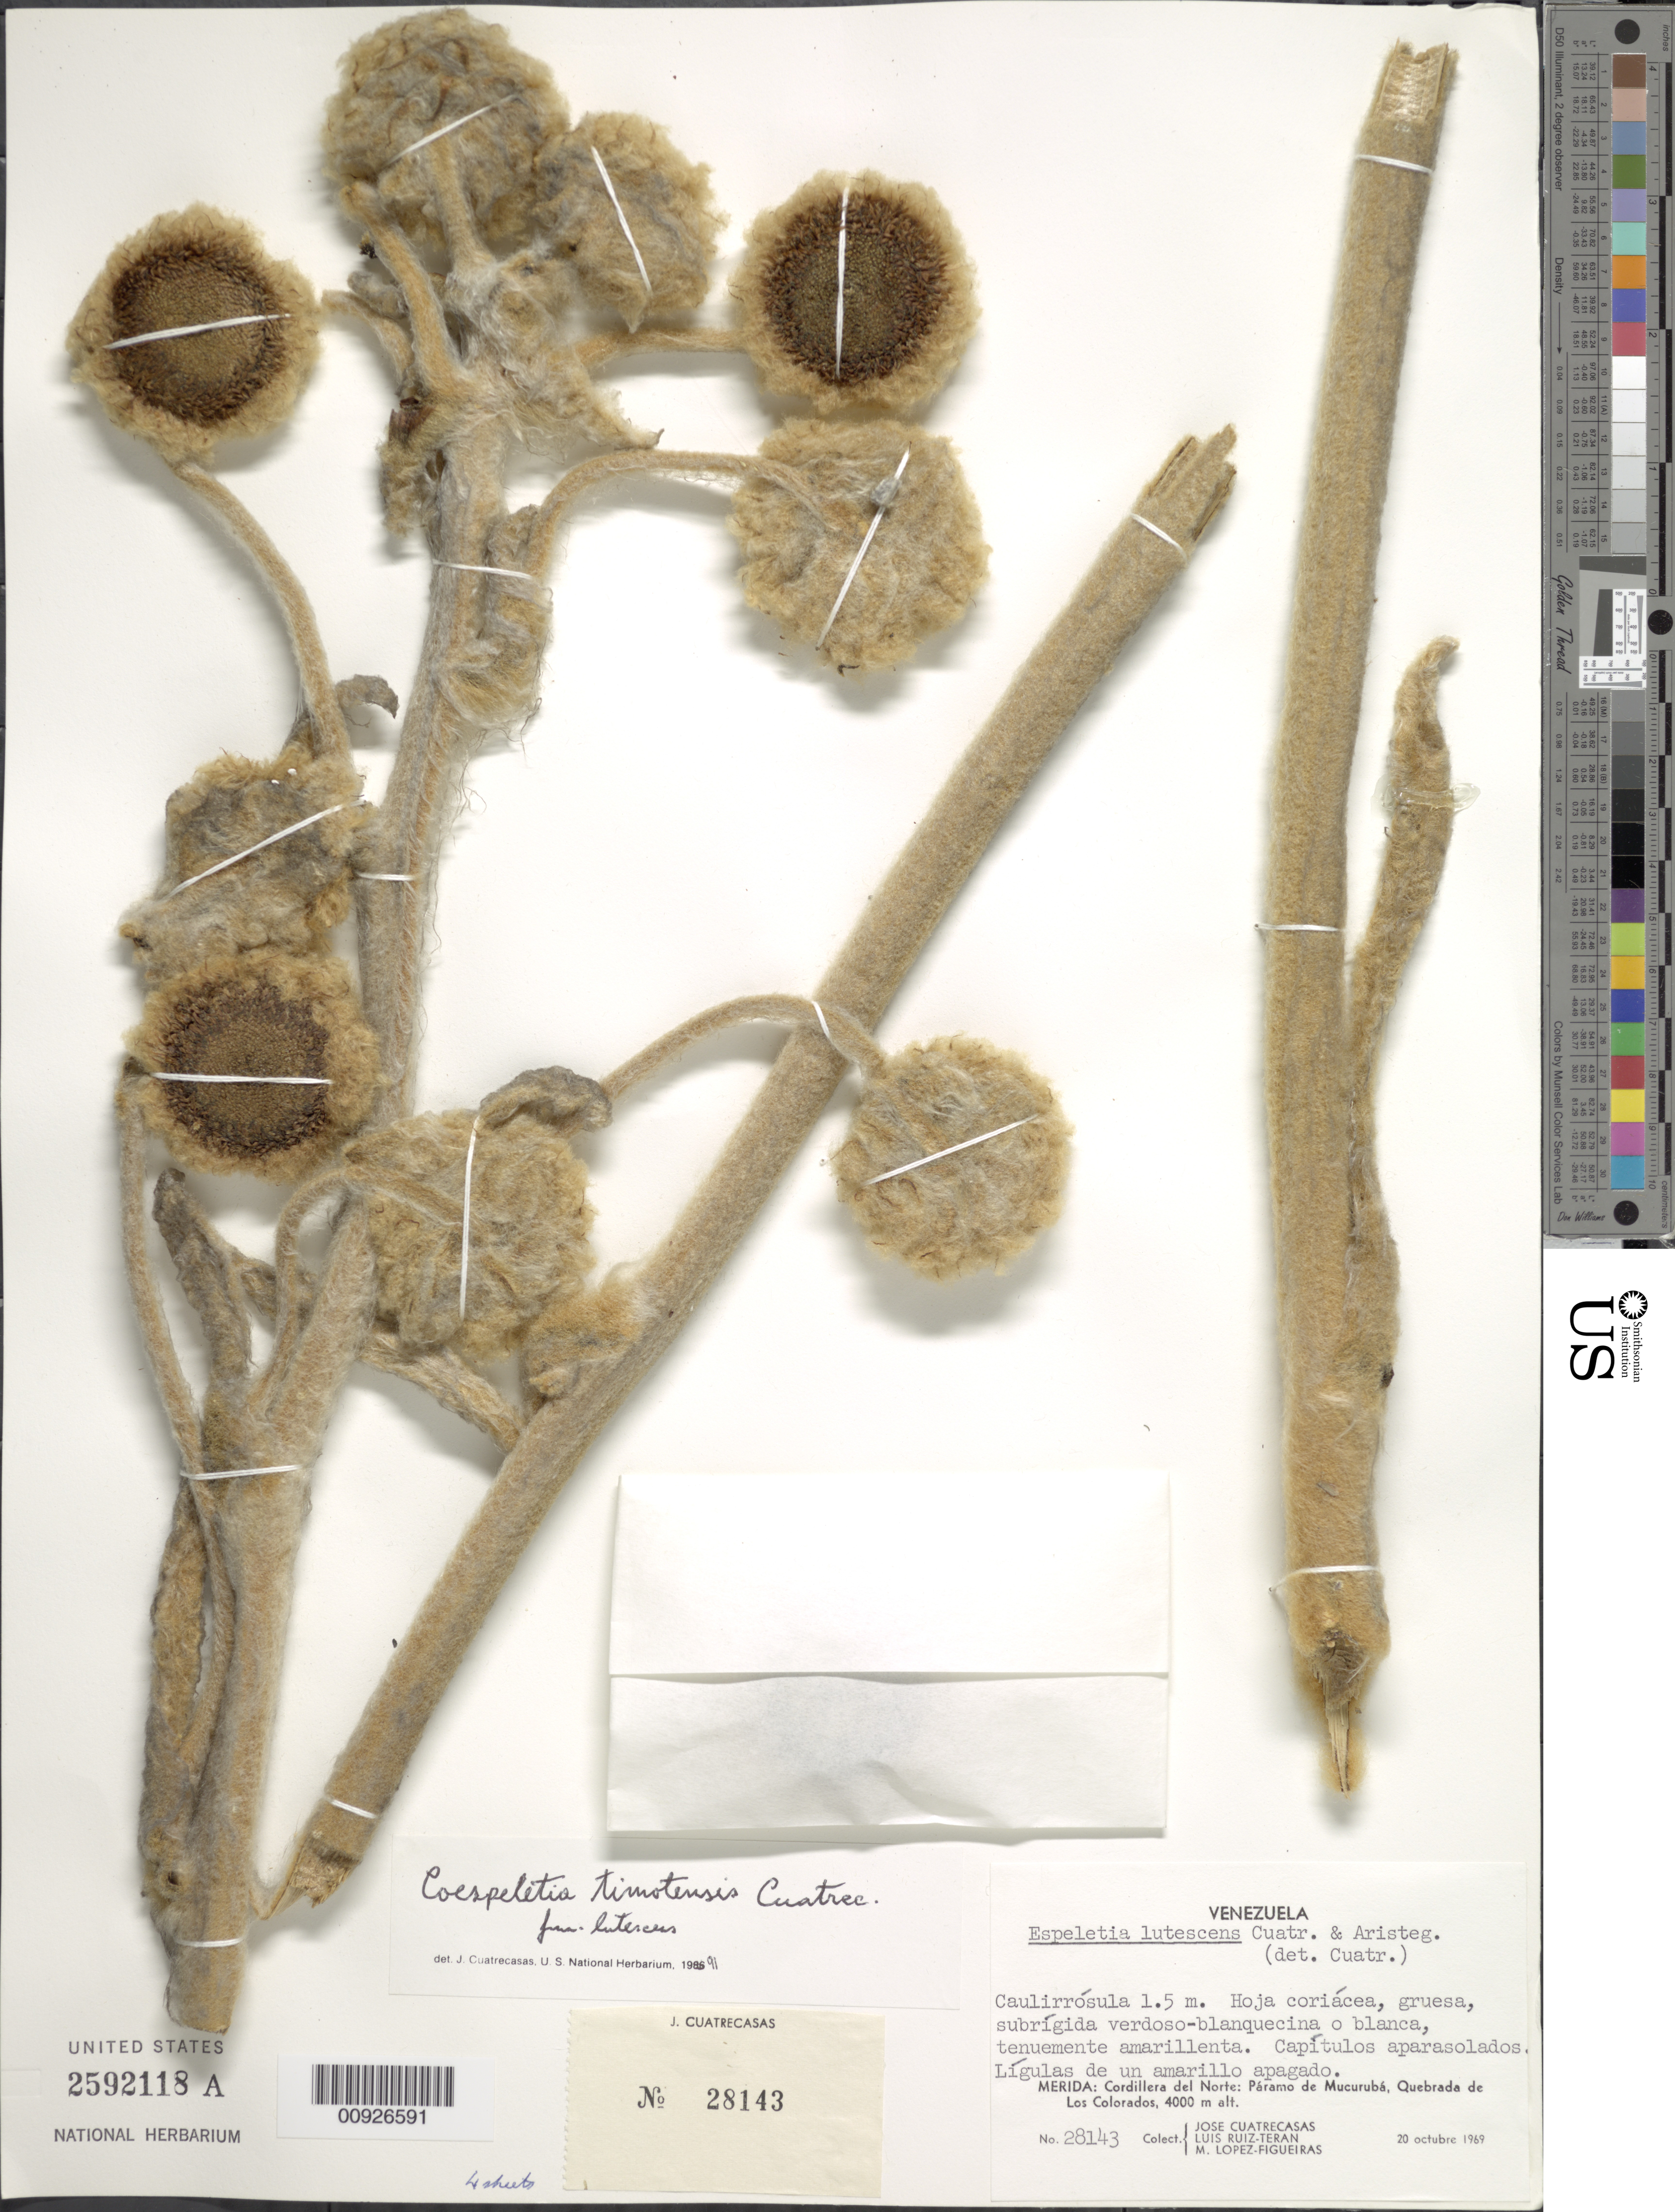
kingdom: Plantae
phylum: Tracheophyta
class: Magnoliopsida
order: Asterales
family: Asteraceae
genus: Coespeletia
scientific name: Coespeletia timotensis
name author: (Cuatrec.) Cuatrec.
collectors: J. Cuatrecasas, L. E. Ruíz-Terán & M. López Figueiras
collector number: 28143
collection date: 1969-10-20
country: Venezuela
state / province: Mérida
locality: Páramo de Mucurubá. Quebrada de Los Colorados, Cordillera del Norte.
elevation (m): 4000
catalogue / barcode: US 2592118